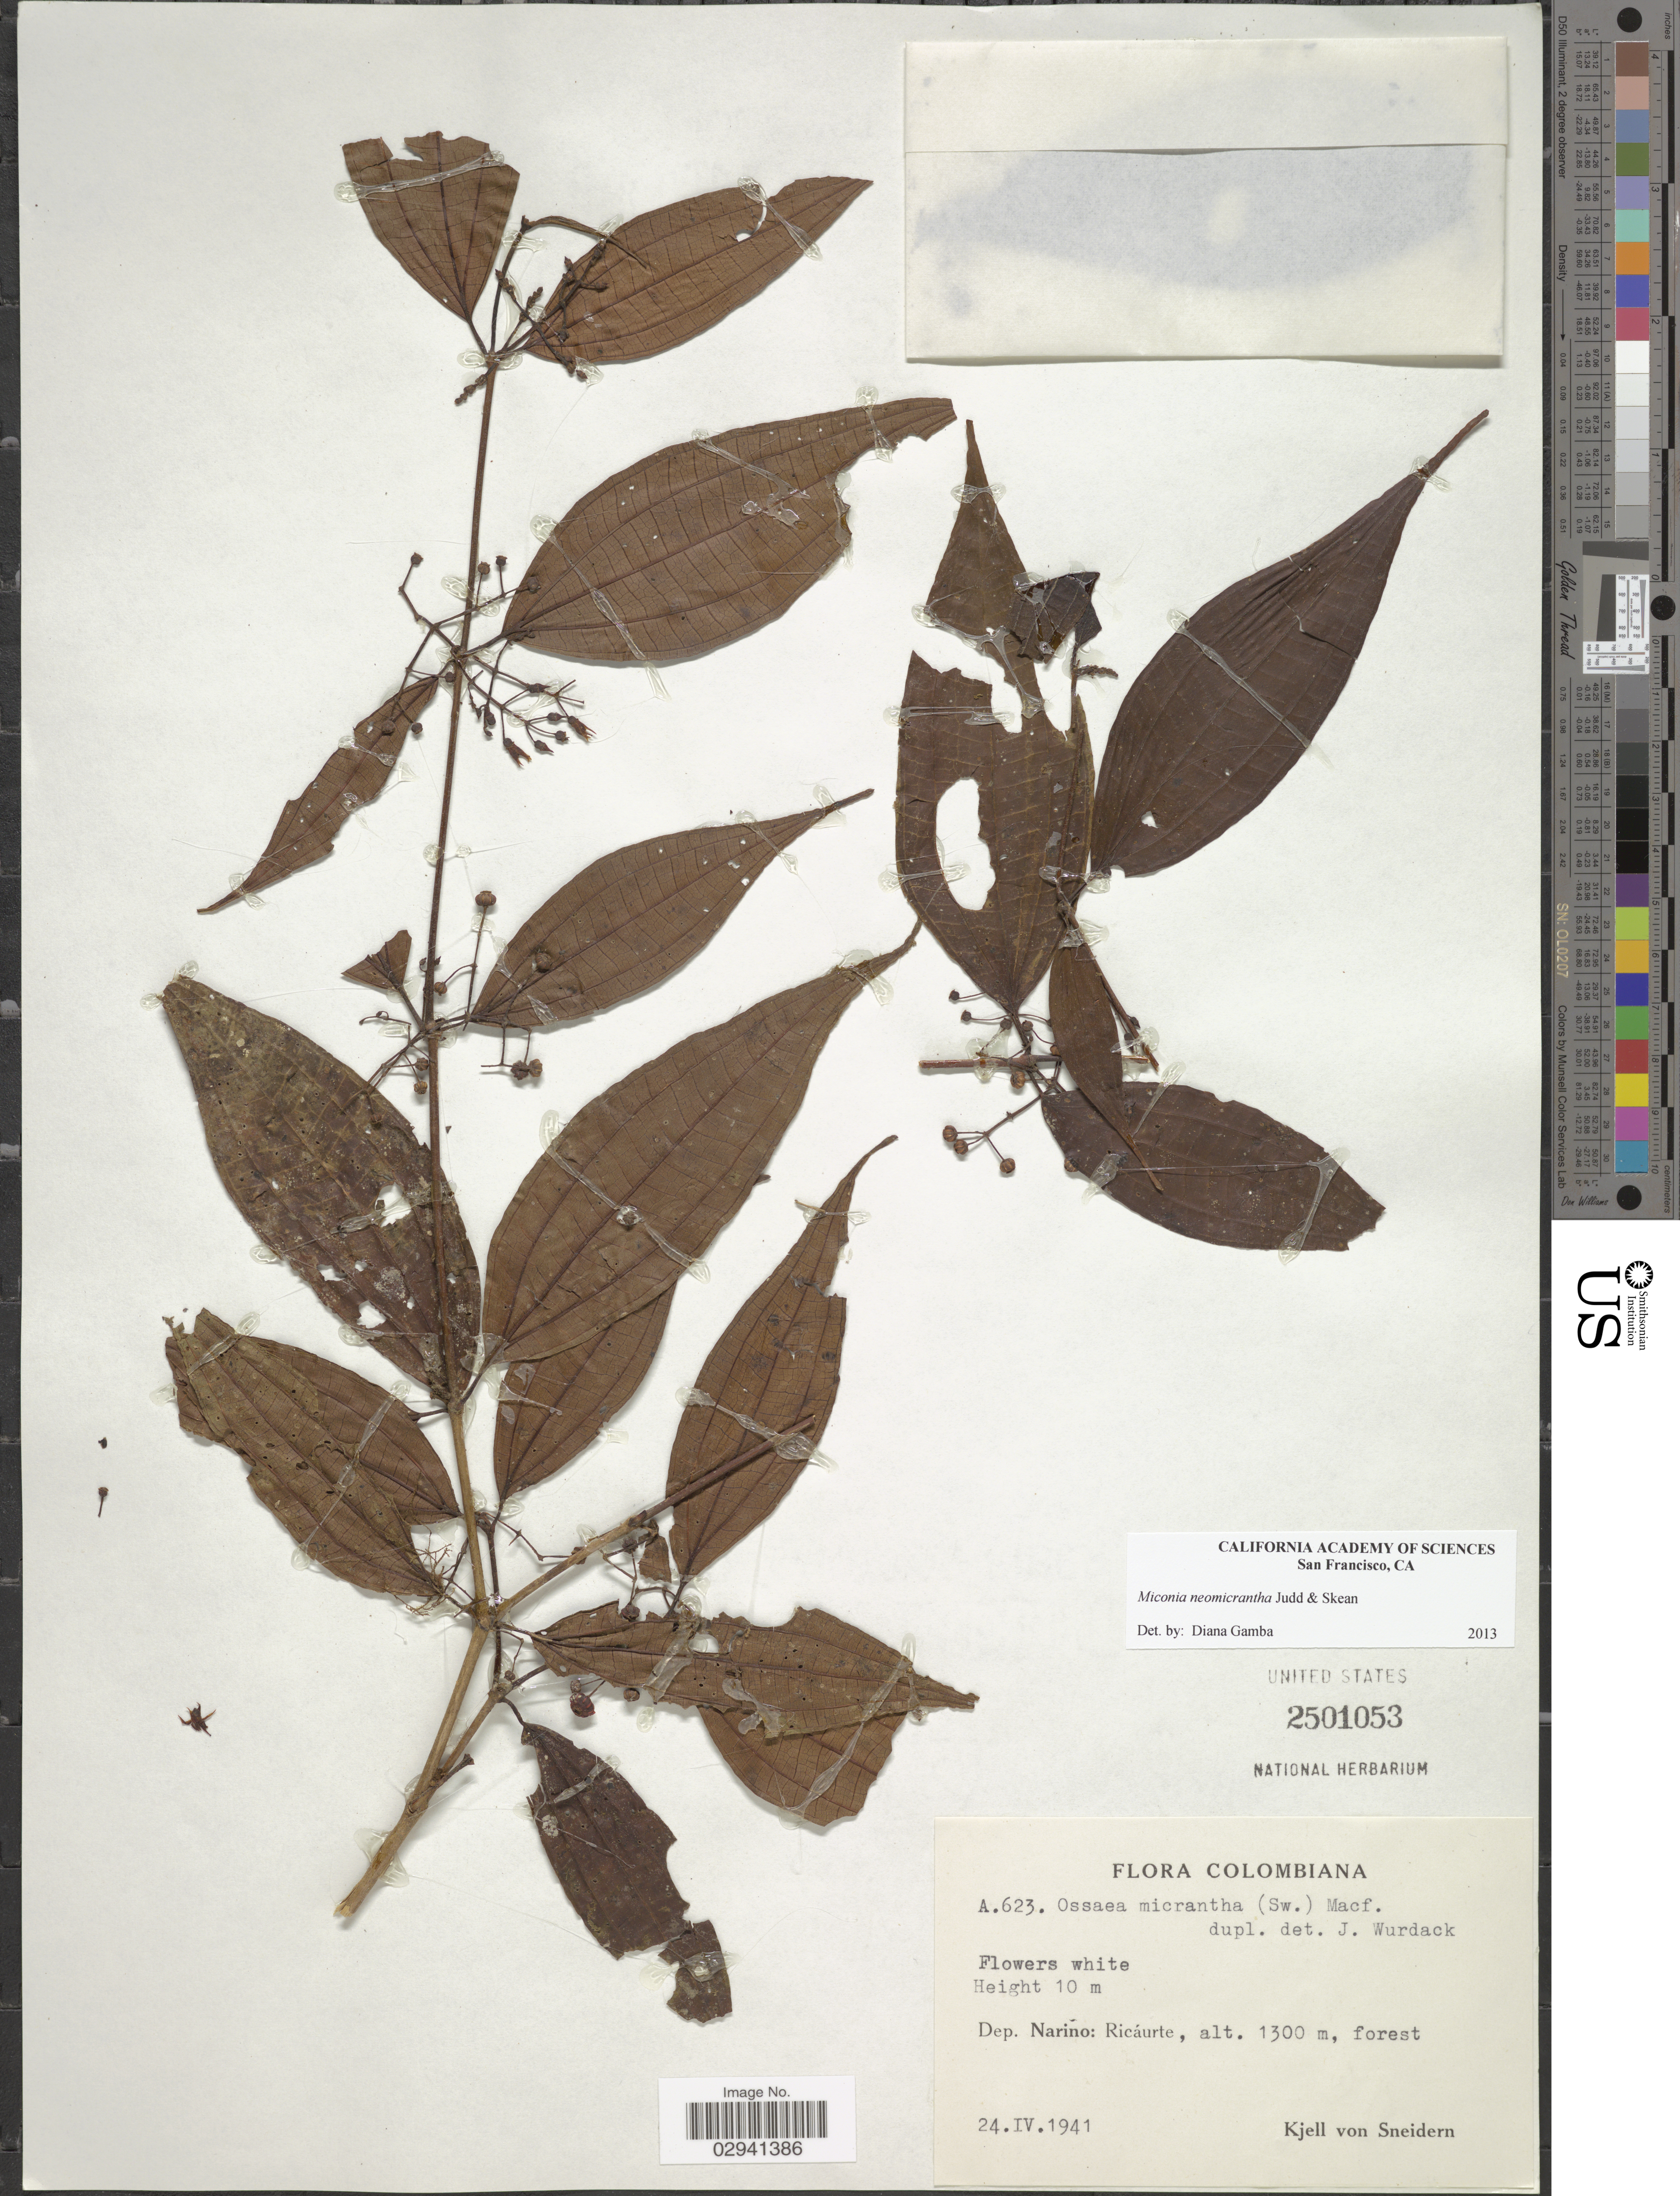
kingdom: Plantae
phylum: Tracheophyta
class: Magnoliopsida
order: Myrtales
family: Melastomataceae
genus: Miconia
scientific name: Miconia neomicrantha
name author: Judd & Skean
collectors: K. von Sneidern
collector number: A623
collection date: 1941-04-24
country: Colombia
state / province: Nariño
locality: Dep. Nariño, Ricáurte.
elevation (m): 1300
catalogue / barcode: US 2501053